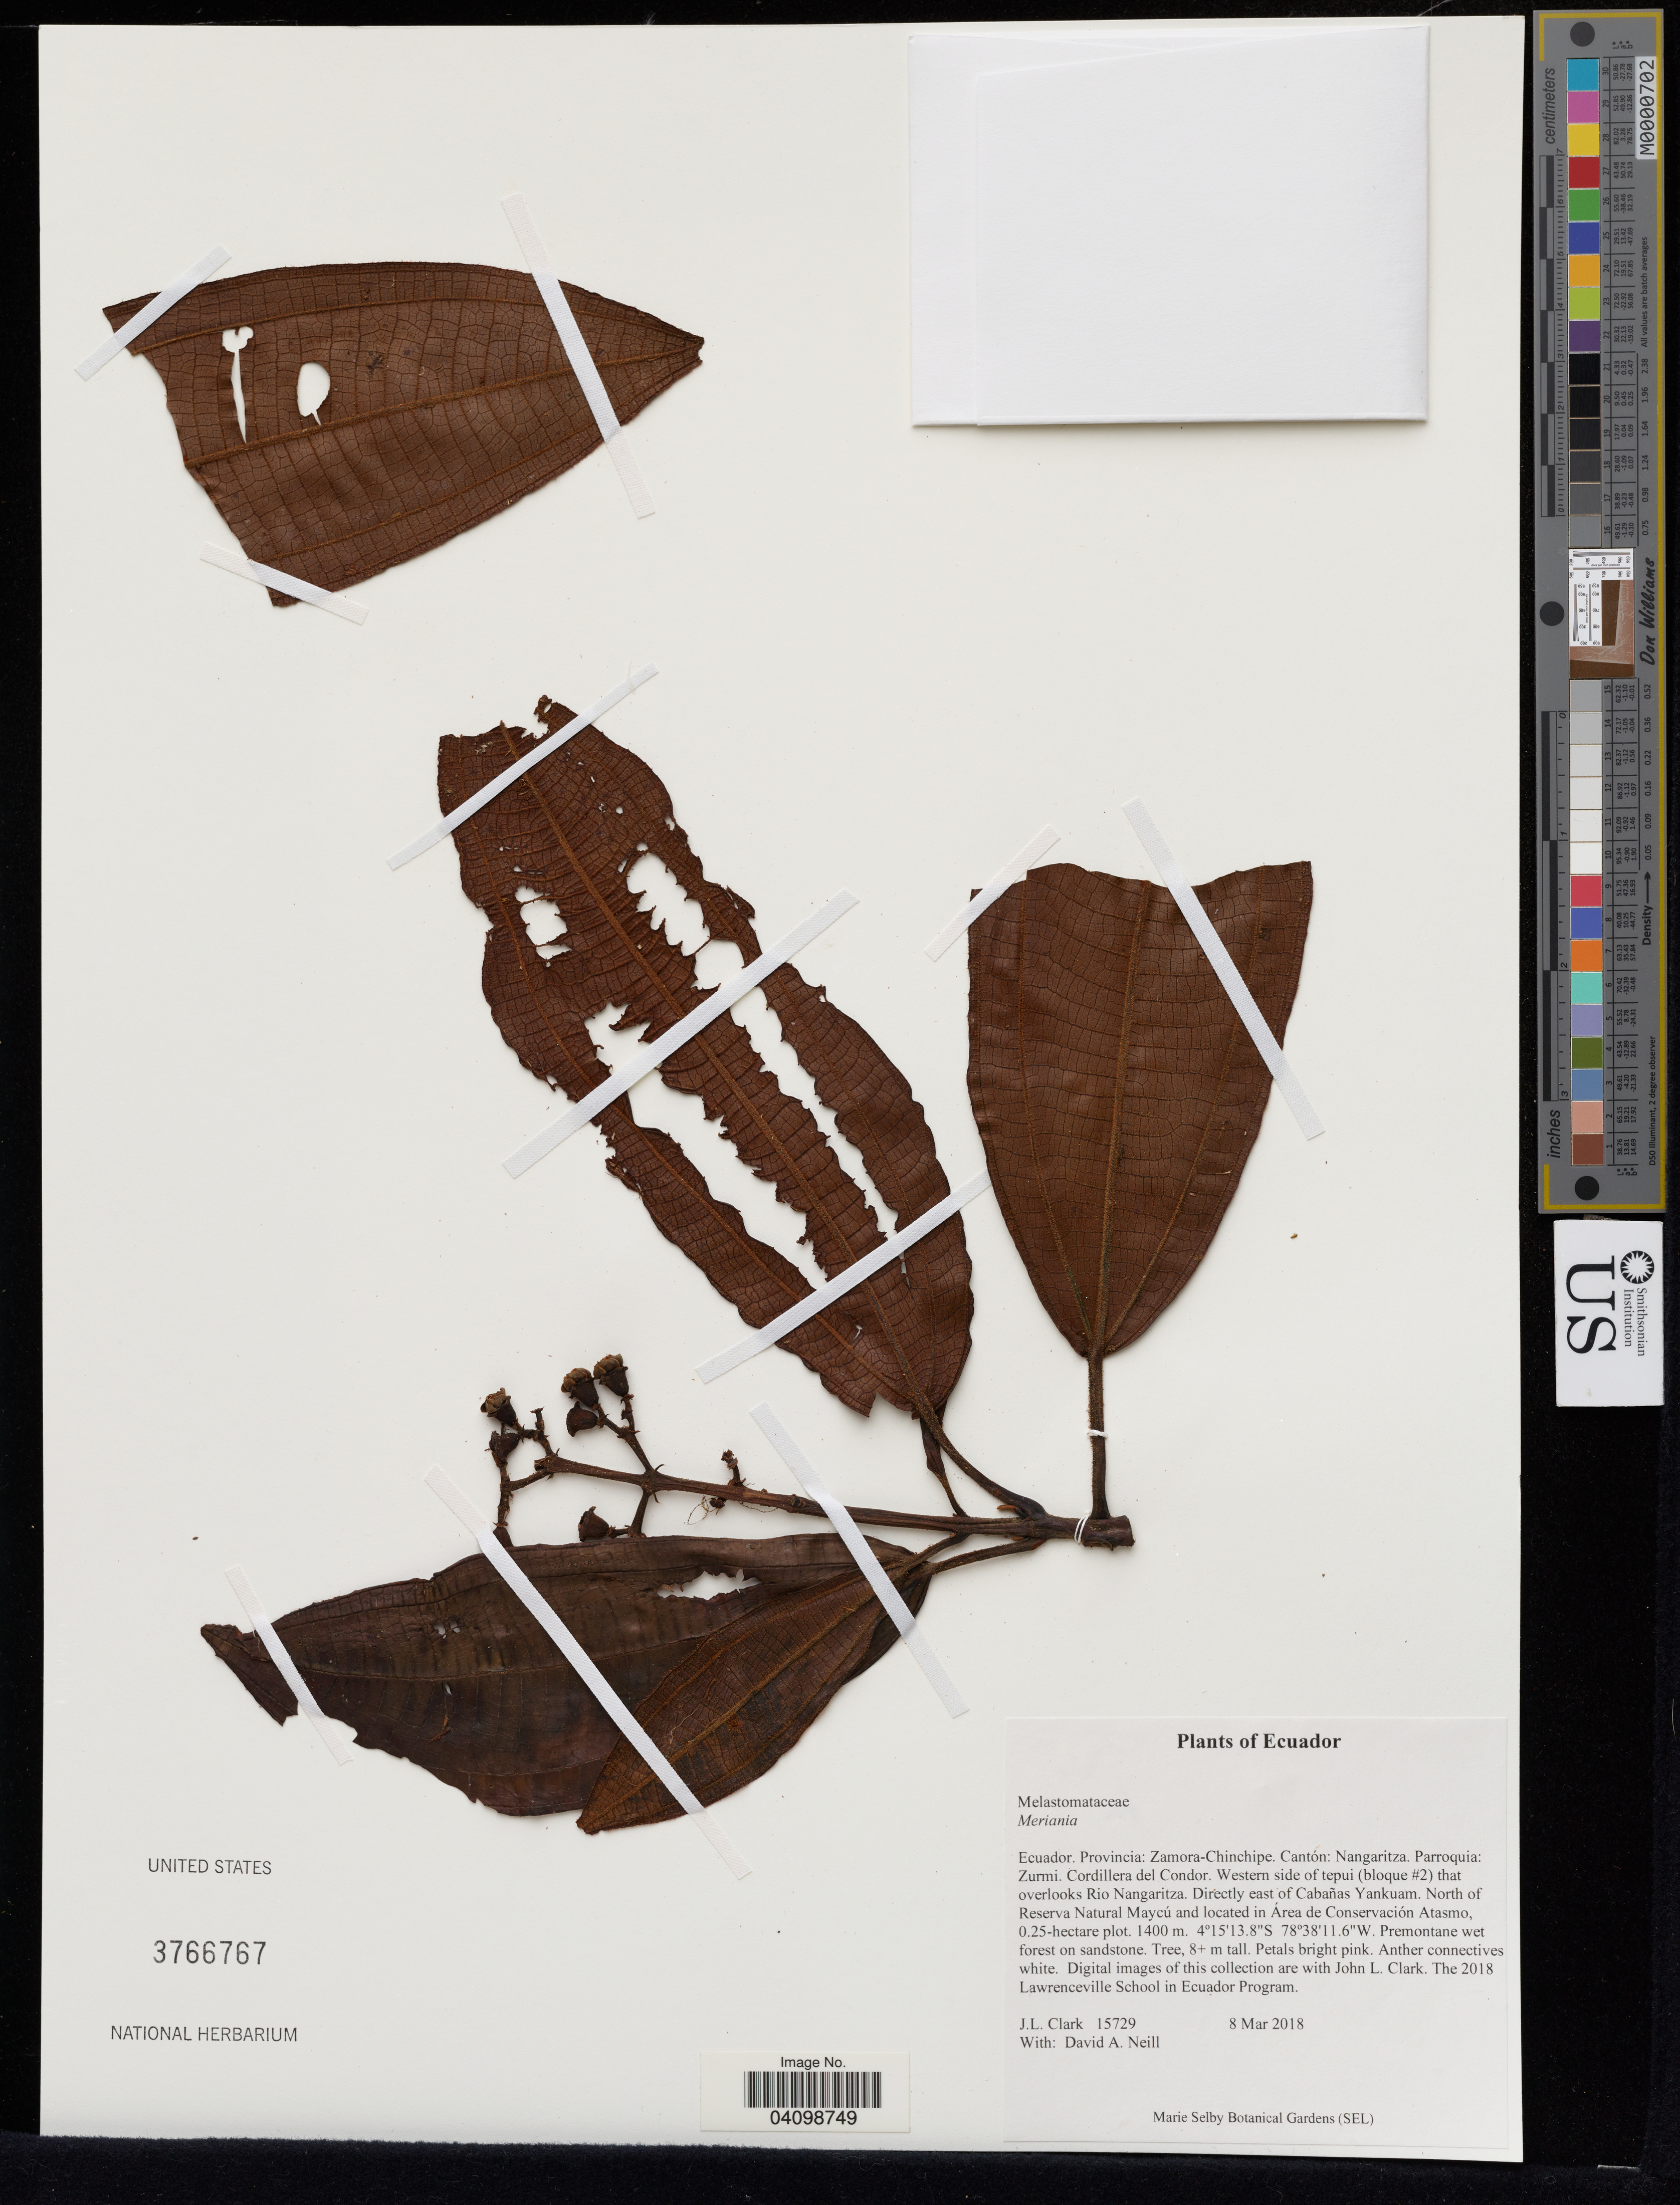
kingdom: Plantae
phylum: Tracheophyta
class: Magnoliopsida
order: Myrtales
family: Melastomataceae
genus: Meriania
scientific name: Meriania sp.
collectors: J. Clark & D. A. Neill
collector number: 15729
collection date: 2018-03-08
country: Ecuador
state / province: Zamora-Chinchipe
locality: Cantón: Nangaritza. Paaroquia: Zurmi Cordilla del Condor. Western side of tepui (bloque #2) that overlooks Rio Nangaritza. Directly east of Cabañas Yankuam. North of Reserva Natural Maycú and located in Área de Conservación Atasmo.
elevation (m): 1400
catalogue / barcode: US 3766767